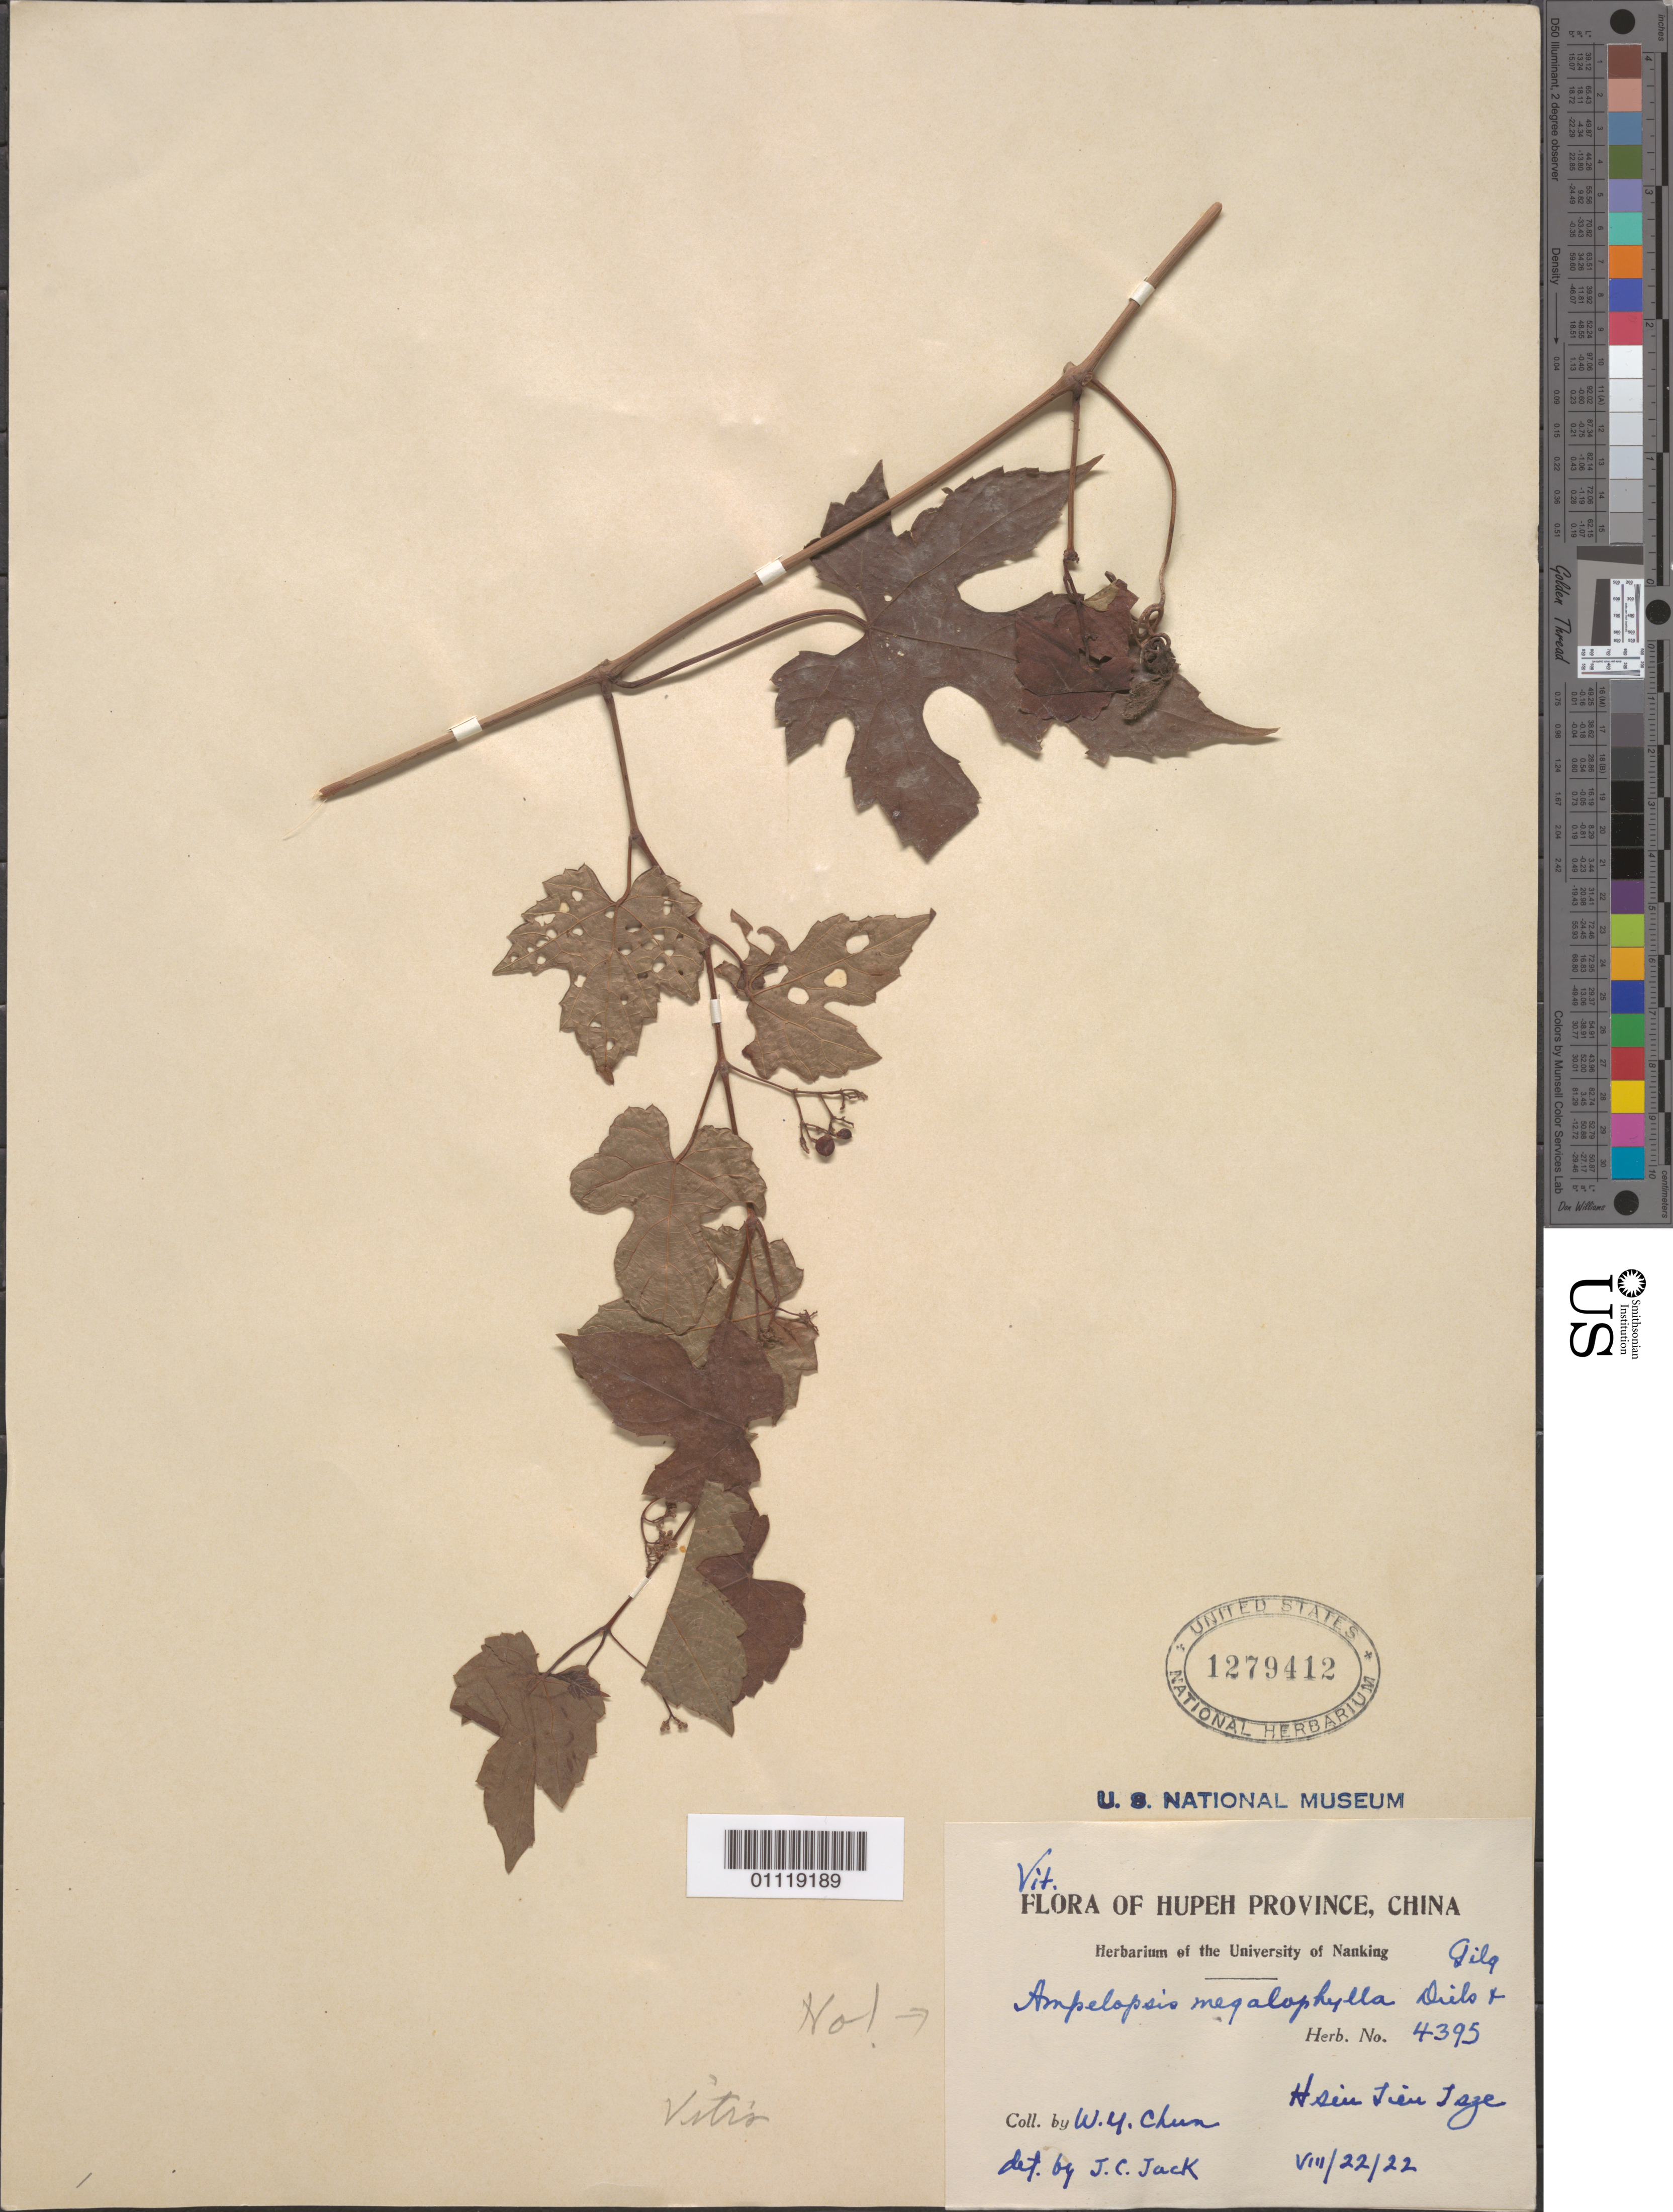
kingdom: Plantae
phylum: Tracheophyta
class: Magnoliopsida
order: Vitales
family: Vitaceae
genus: Ampelopsis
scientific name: Ampelopsis sp.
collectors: W. Y. Chun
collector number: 4395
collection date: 1922-08-22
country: China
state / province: Hubei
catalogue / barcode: US 1279412